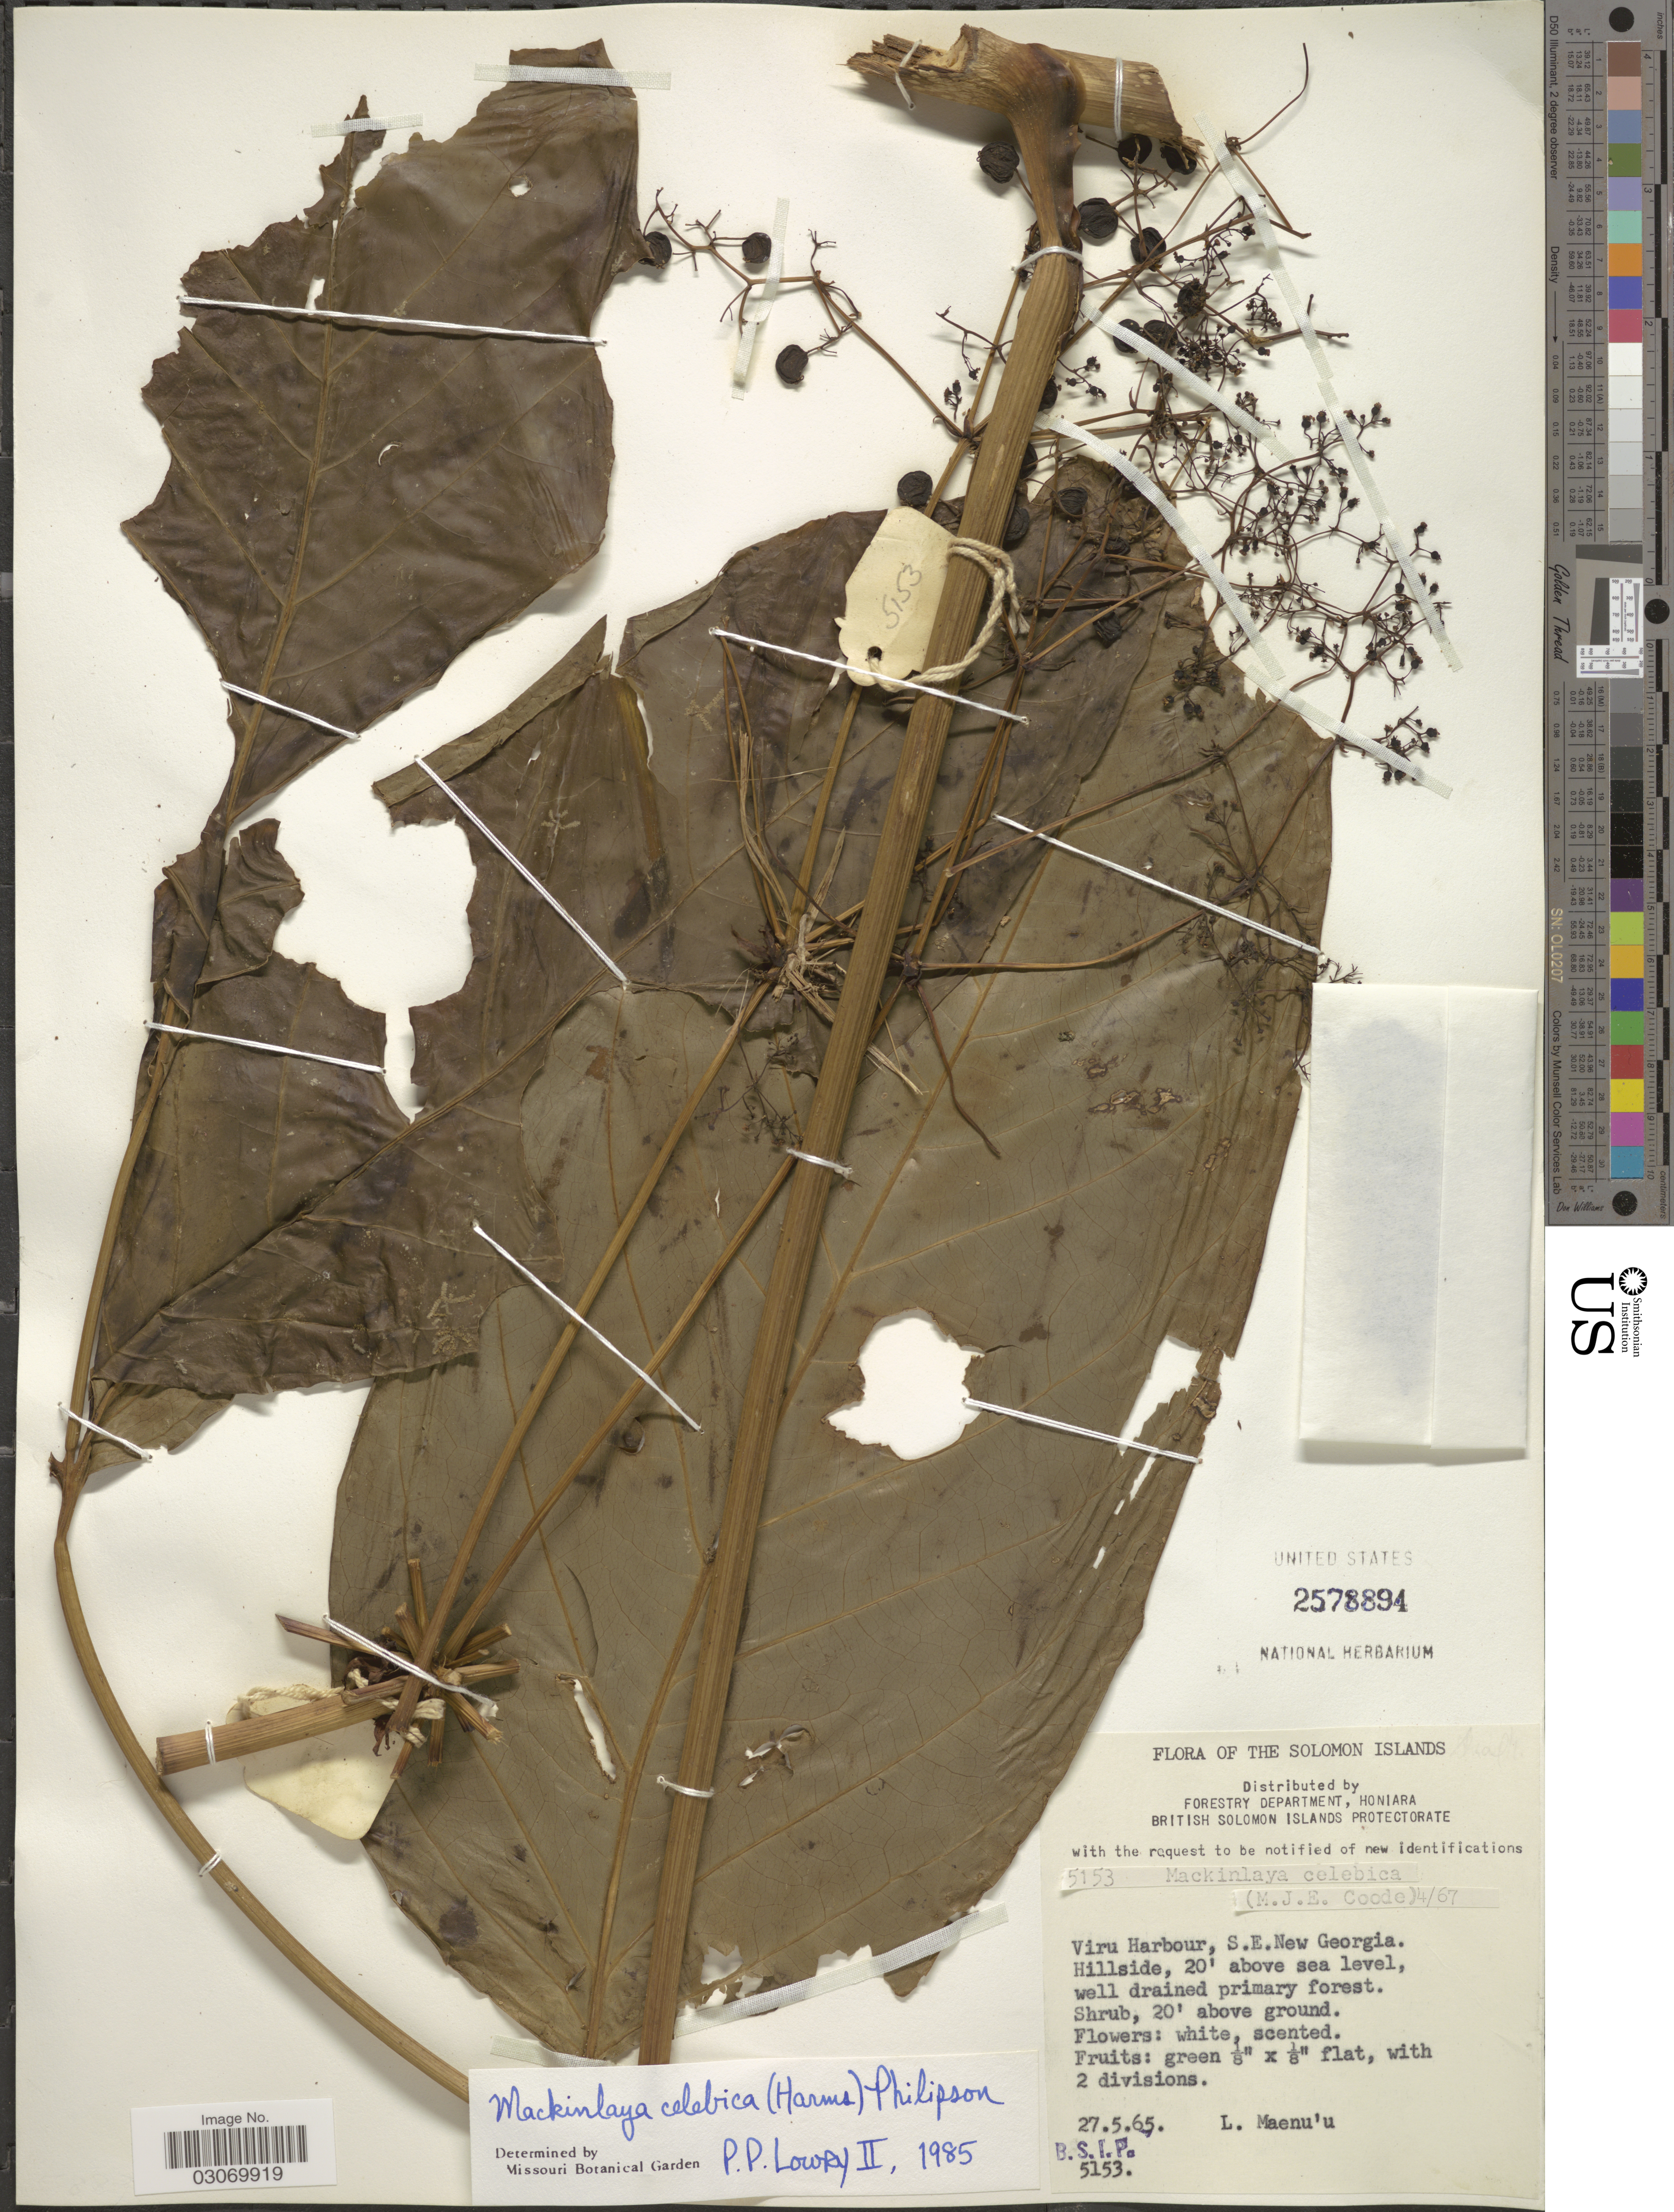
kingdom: Plantae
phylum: Tracheophyta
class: Magnoliopsida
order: Apiales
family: Apiaceae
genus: Mackinlaya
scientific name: Mackinlaya celebica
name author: (Harms) Philipson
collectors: L. Maenu'u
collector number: BSIP 5153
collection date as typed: Transcribed d/m/y: 27/5/65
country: Solomon Islands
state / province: Solomon Islands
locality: The Solomon Islands, Viru Harbour, S.E. New Georgia, Hillside.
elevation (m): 6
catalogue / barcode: US 2578894